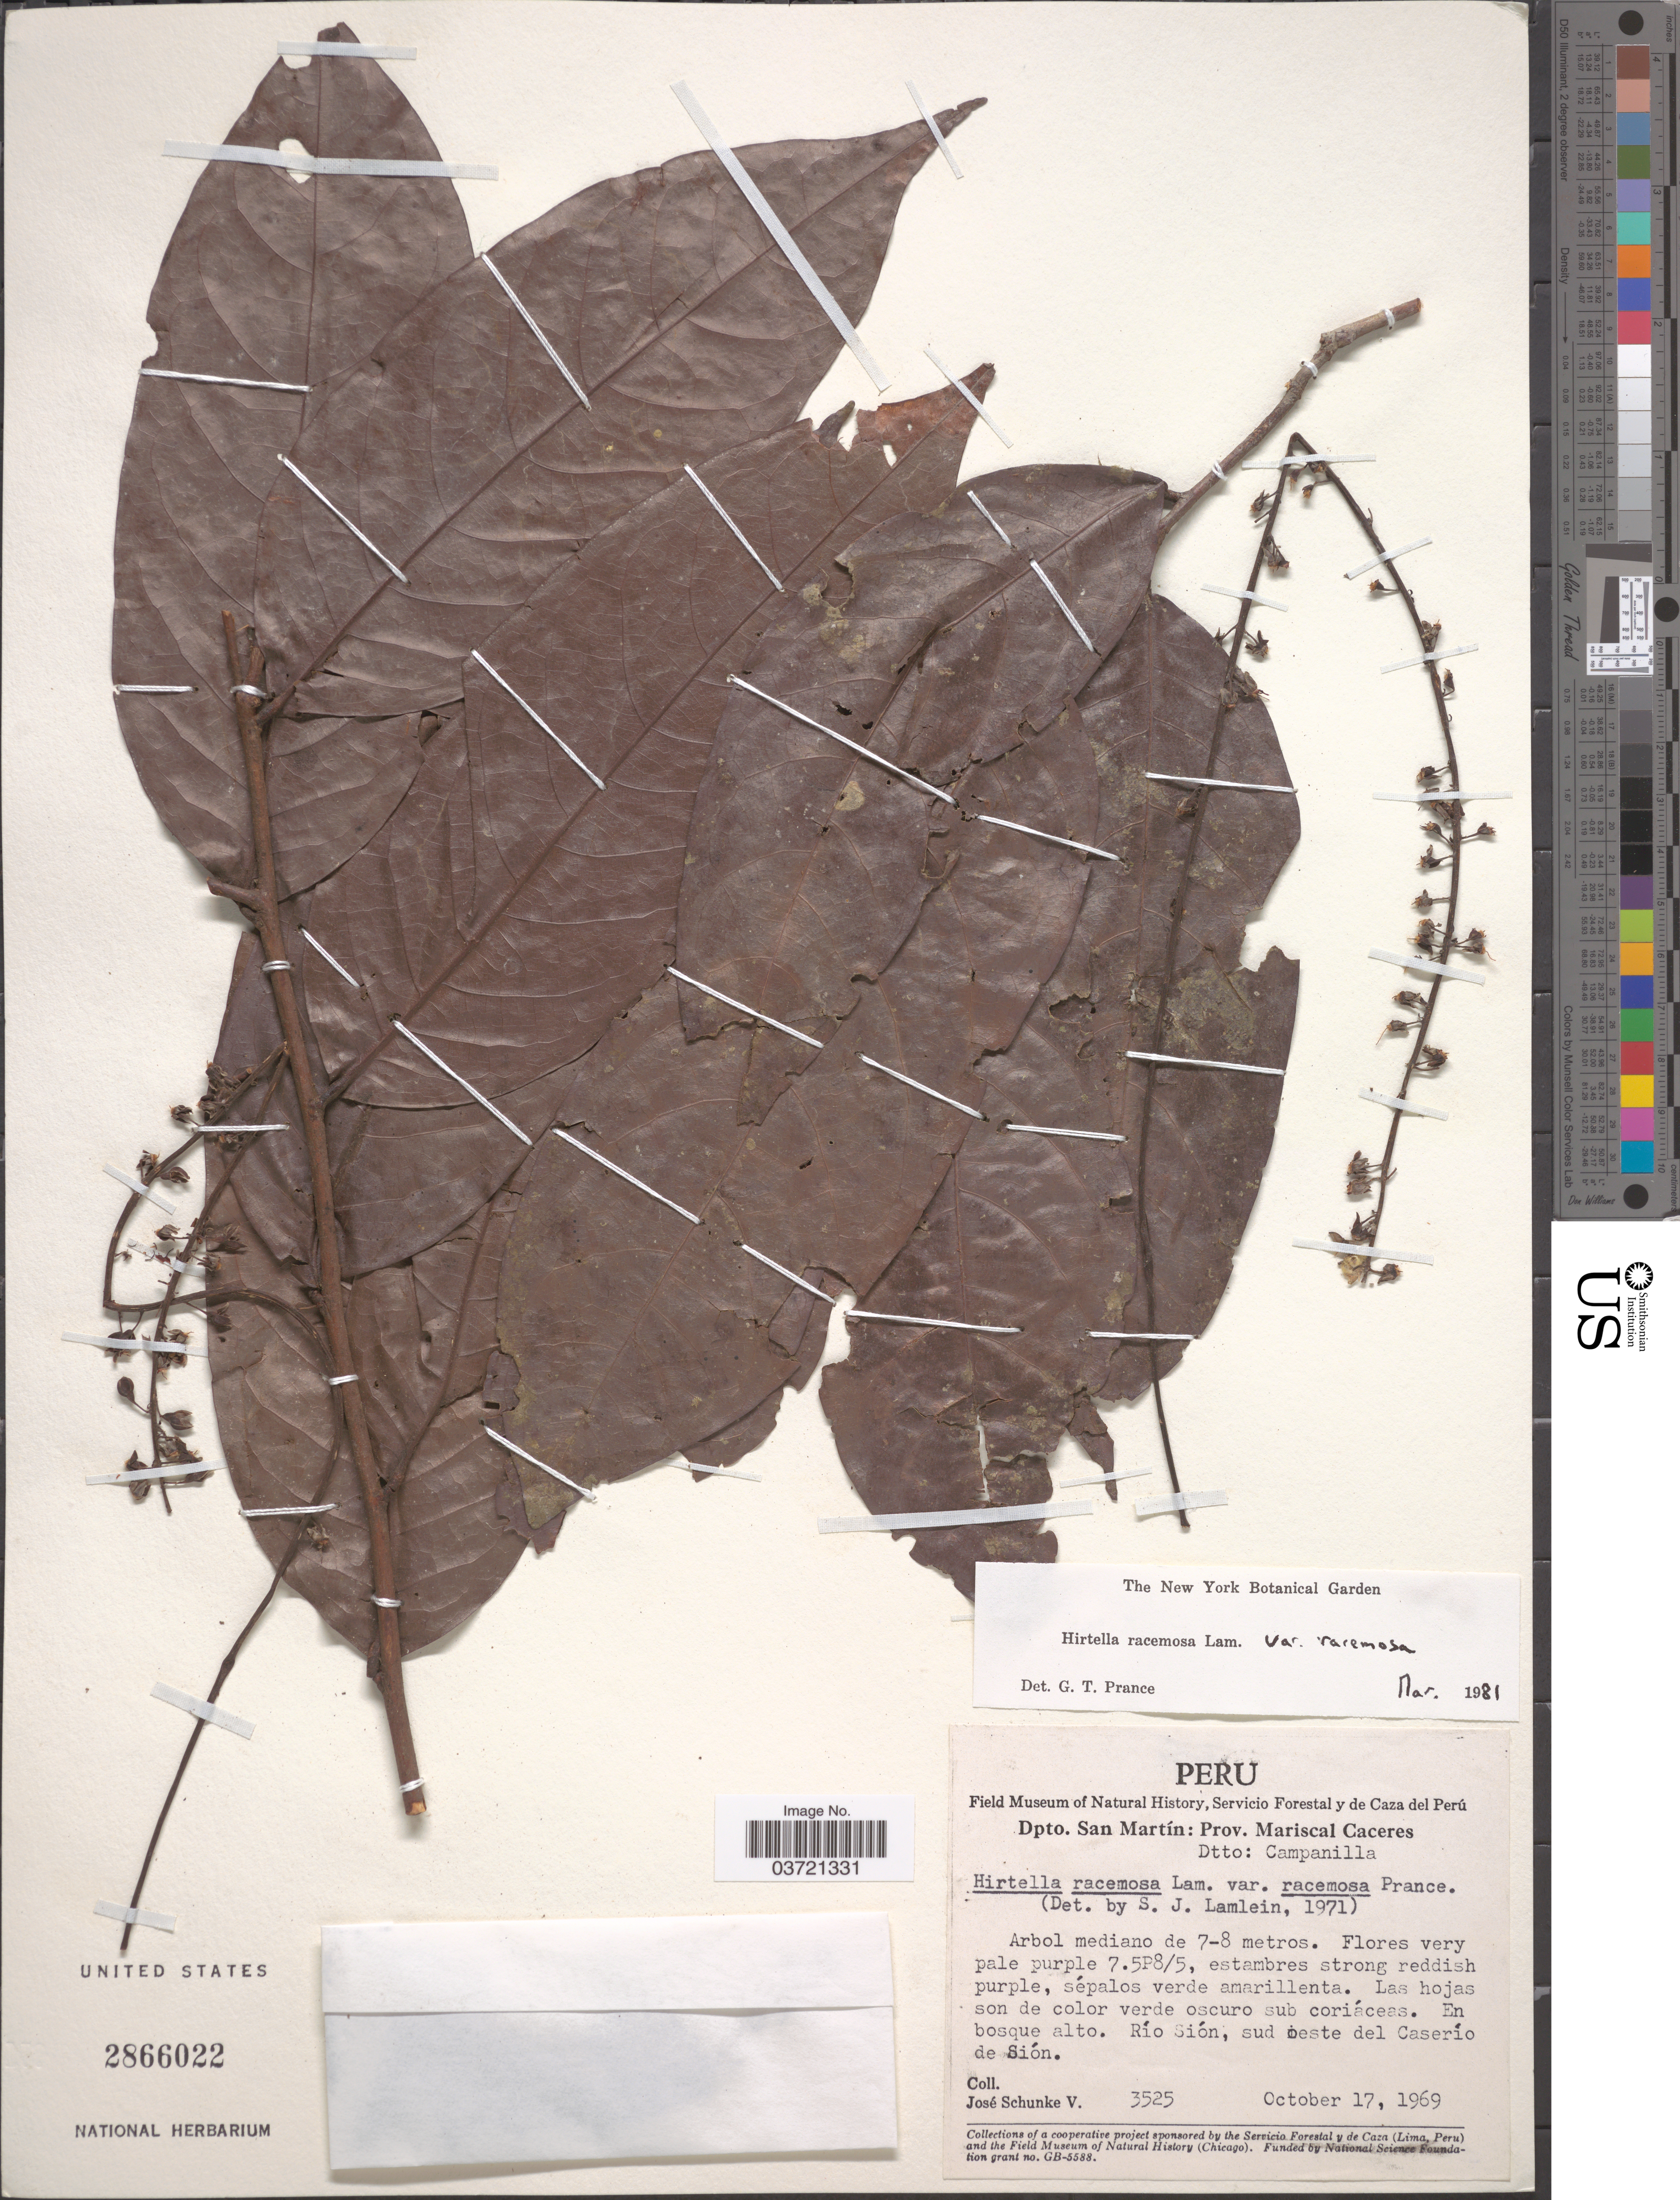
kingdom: Plantae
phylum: Tracheophyta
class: Magnoliopsida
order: Malpighiales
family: Chrysobalanaceae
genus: Hirtella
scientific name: Hirtella racemosa var. racemosa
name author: Lam.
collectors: J. Schunke Vigo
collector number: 3525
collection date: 1969-10-17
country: Peru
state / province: San Martín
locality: Dpto. San Martín: Prov. Mariscal Caceres. Dtto: Campanilla. Río Sión, sud oeste del Caserío de Sión.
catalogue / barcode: US 2866022